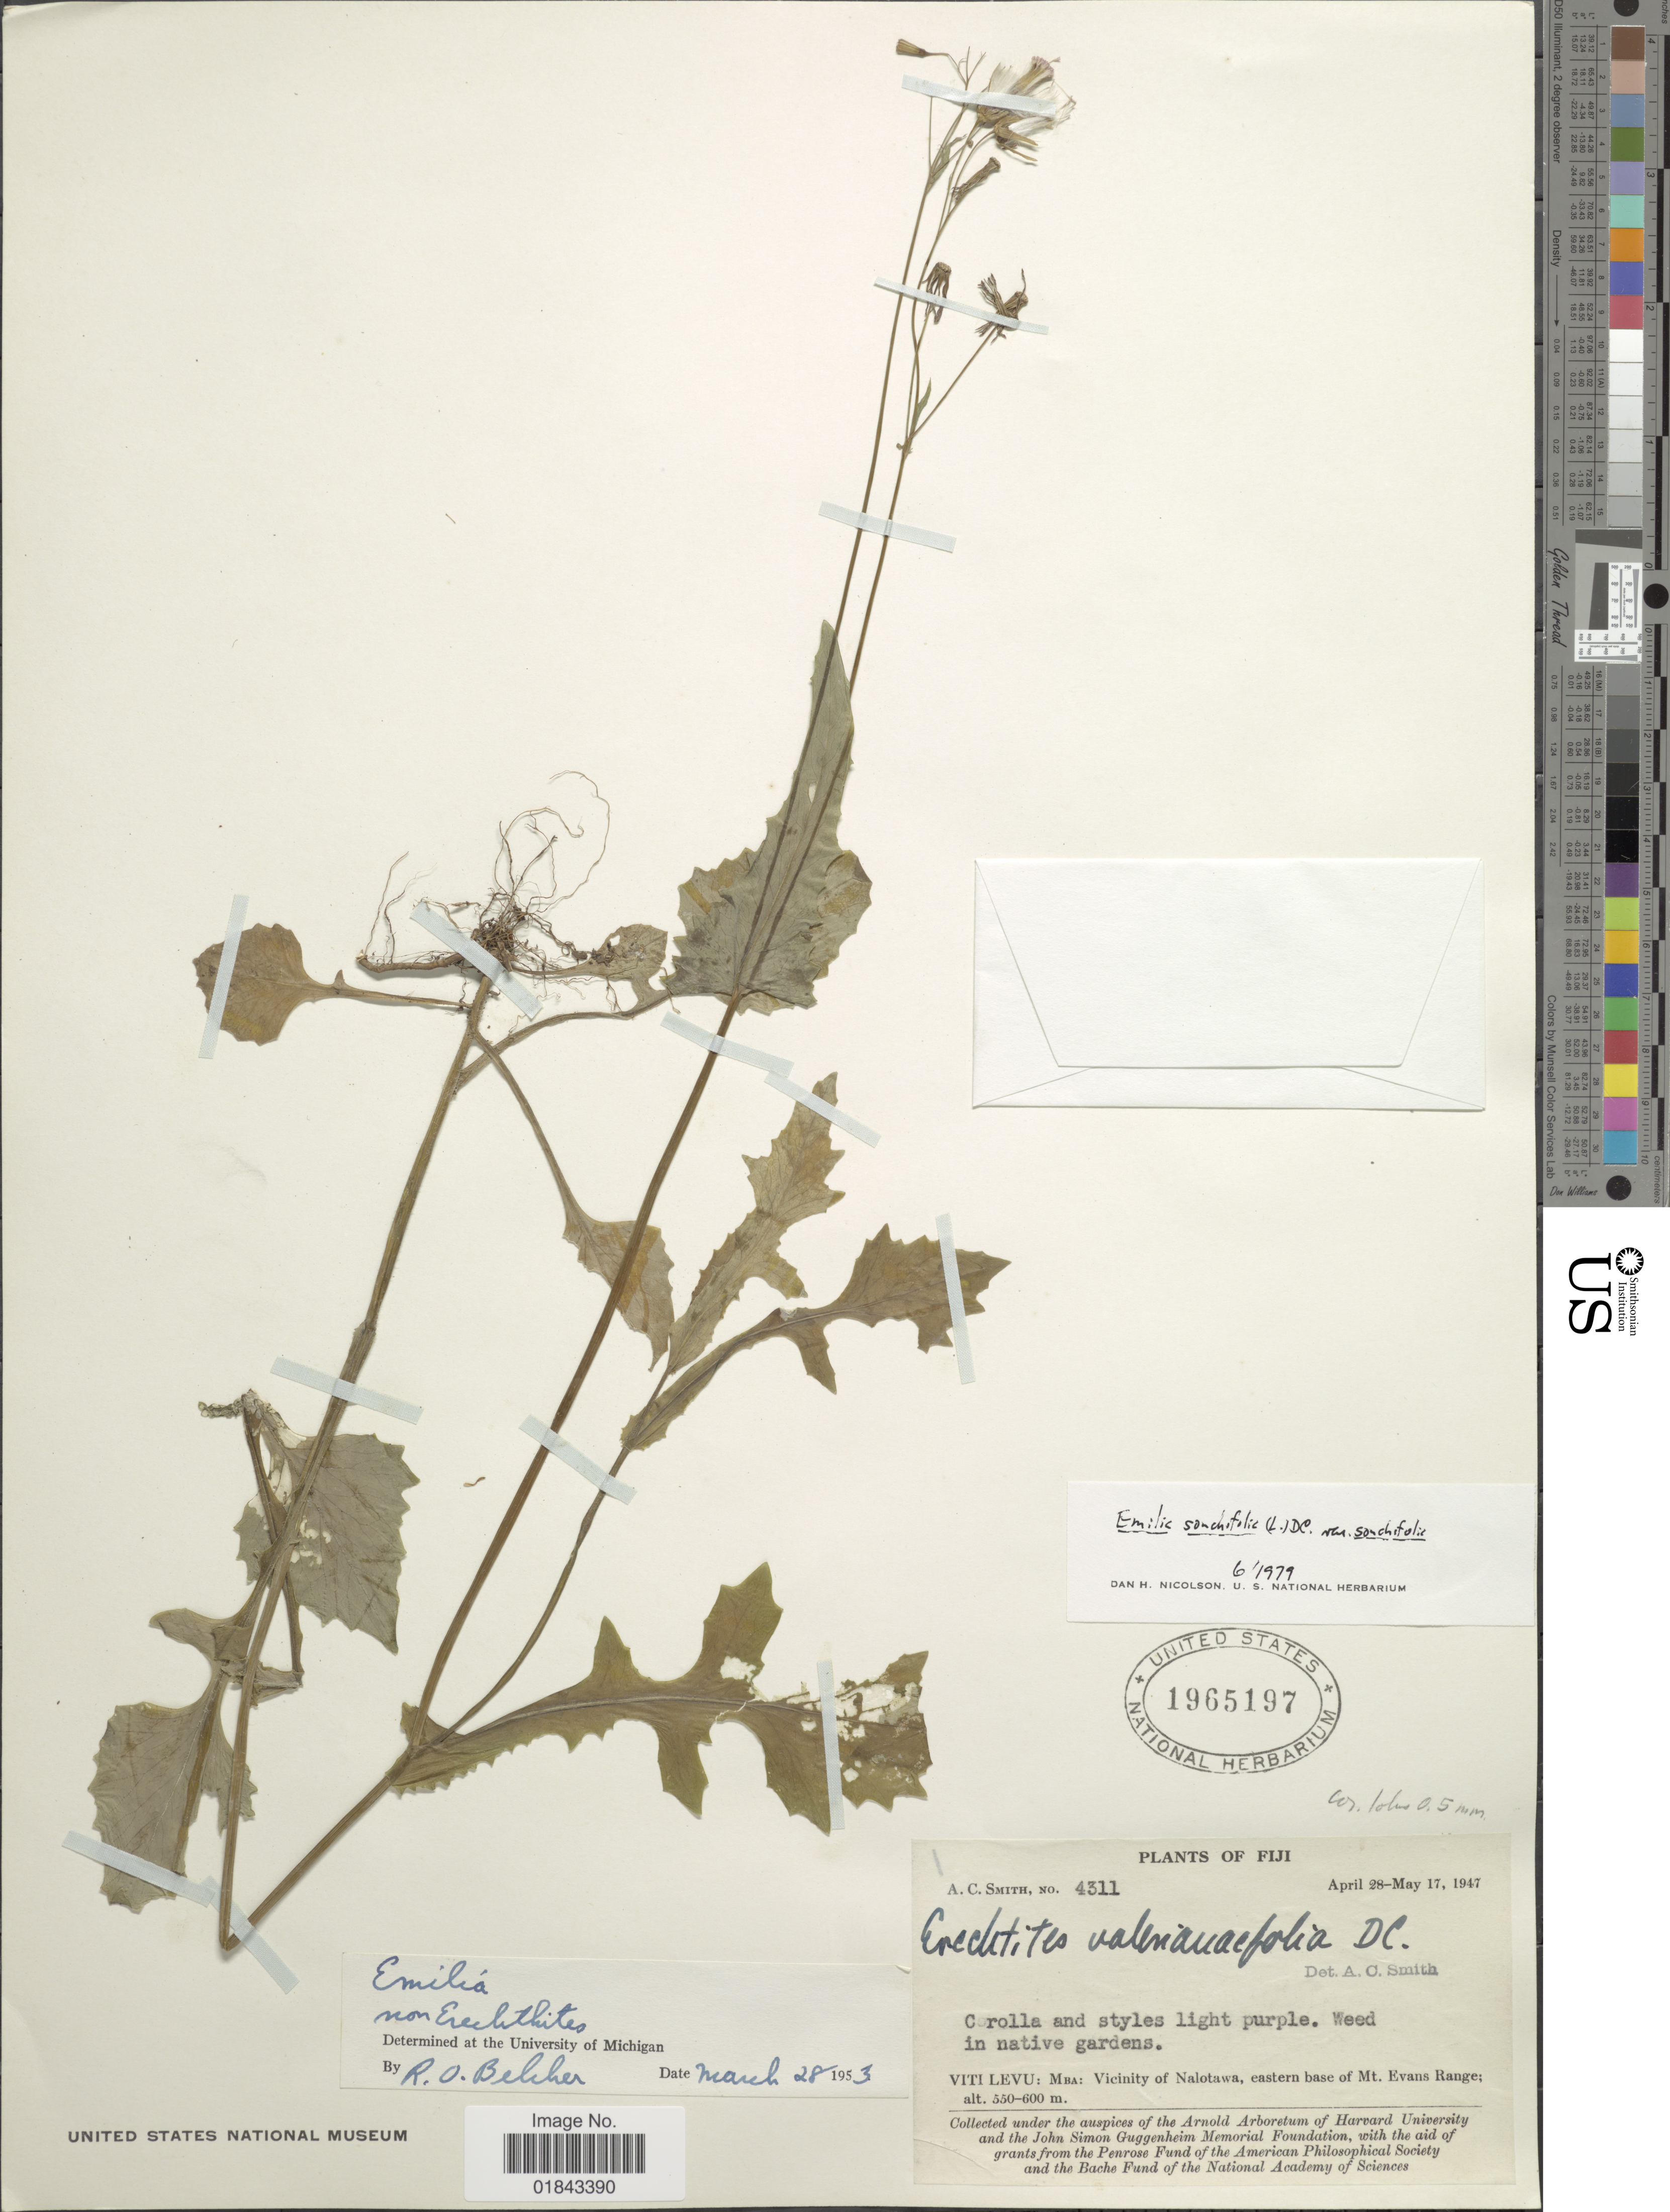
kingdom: Plantae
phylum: Tracheophyta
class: Magnoliopsida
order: Asterales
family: Asteraceae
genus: Emilia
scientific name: Emilia sonchifolia var. sonchifolia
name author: (L.) DC.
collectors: A. C. Smith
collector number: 4311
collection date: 1947-04-28/1947-05-17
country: Fiji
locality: Weed in native gardens, Viti Levu: Mba: Vicinity of Nalotawa, eastern base of Mt. Evans Range.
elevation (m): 550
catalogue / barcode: US 1965197